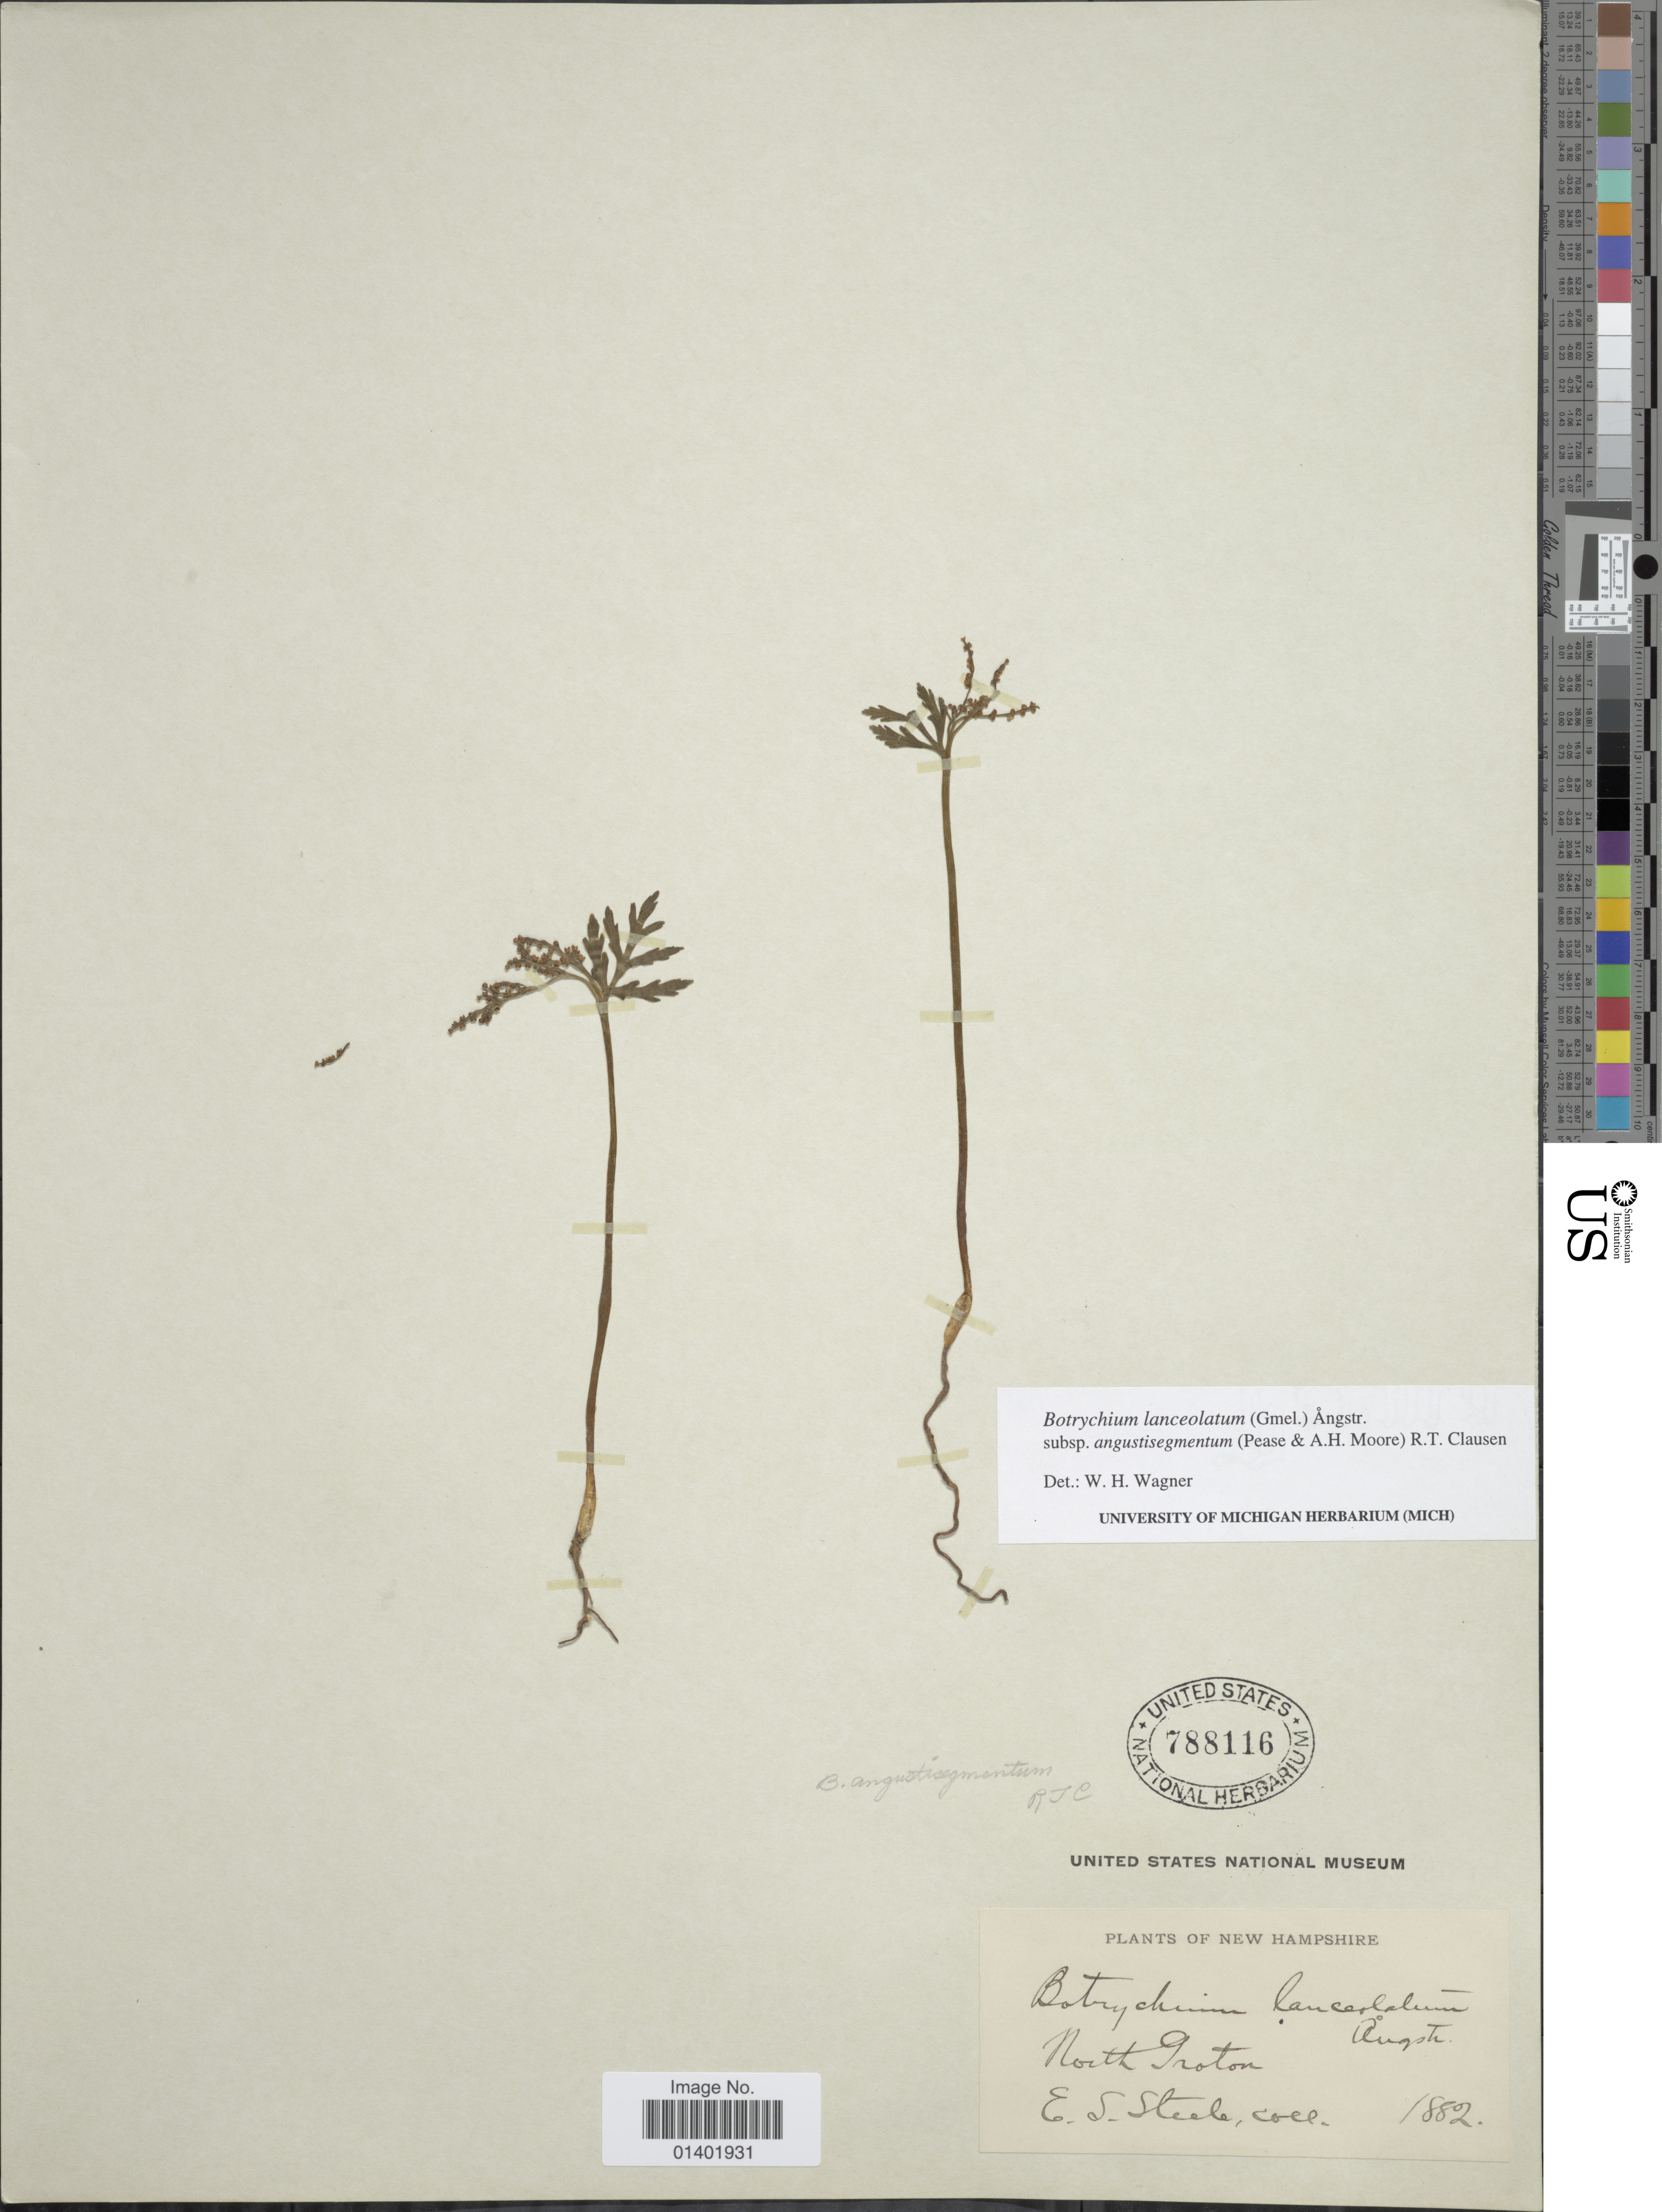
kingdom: Plantae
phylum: Tracheophyta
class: Polypodiopsida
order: Ophioglossales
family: Ophioglossaceae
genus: Botrychium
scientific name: Botrychium lanceolatum subsp. angustisegmentum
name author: (Pease & A.H. Moore) R.T. Clausen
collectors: E. Steele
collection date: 1882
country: United States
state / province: New Hampshire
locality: North Groton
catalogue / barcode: US 788116